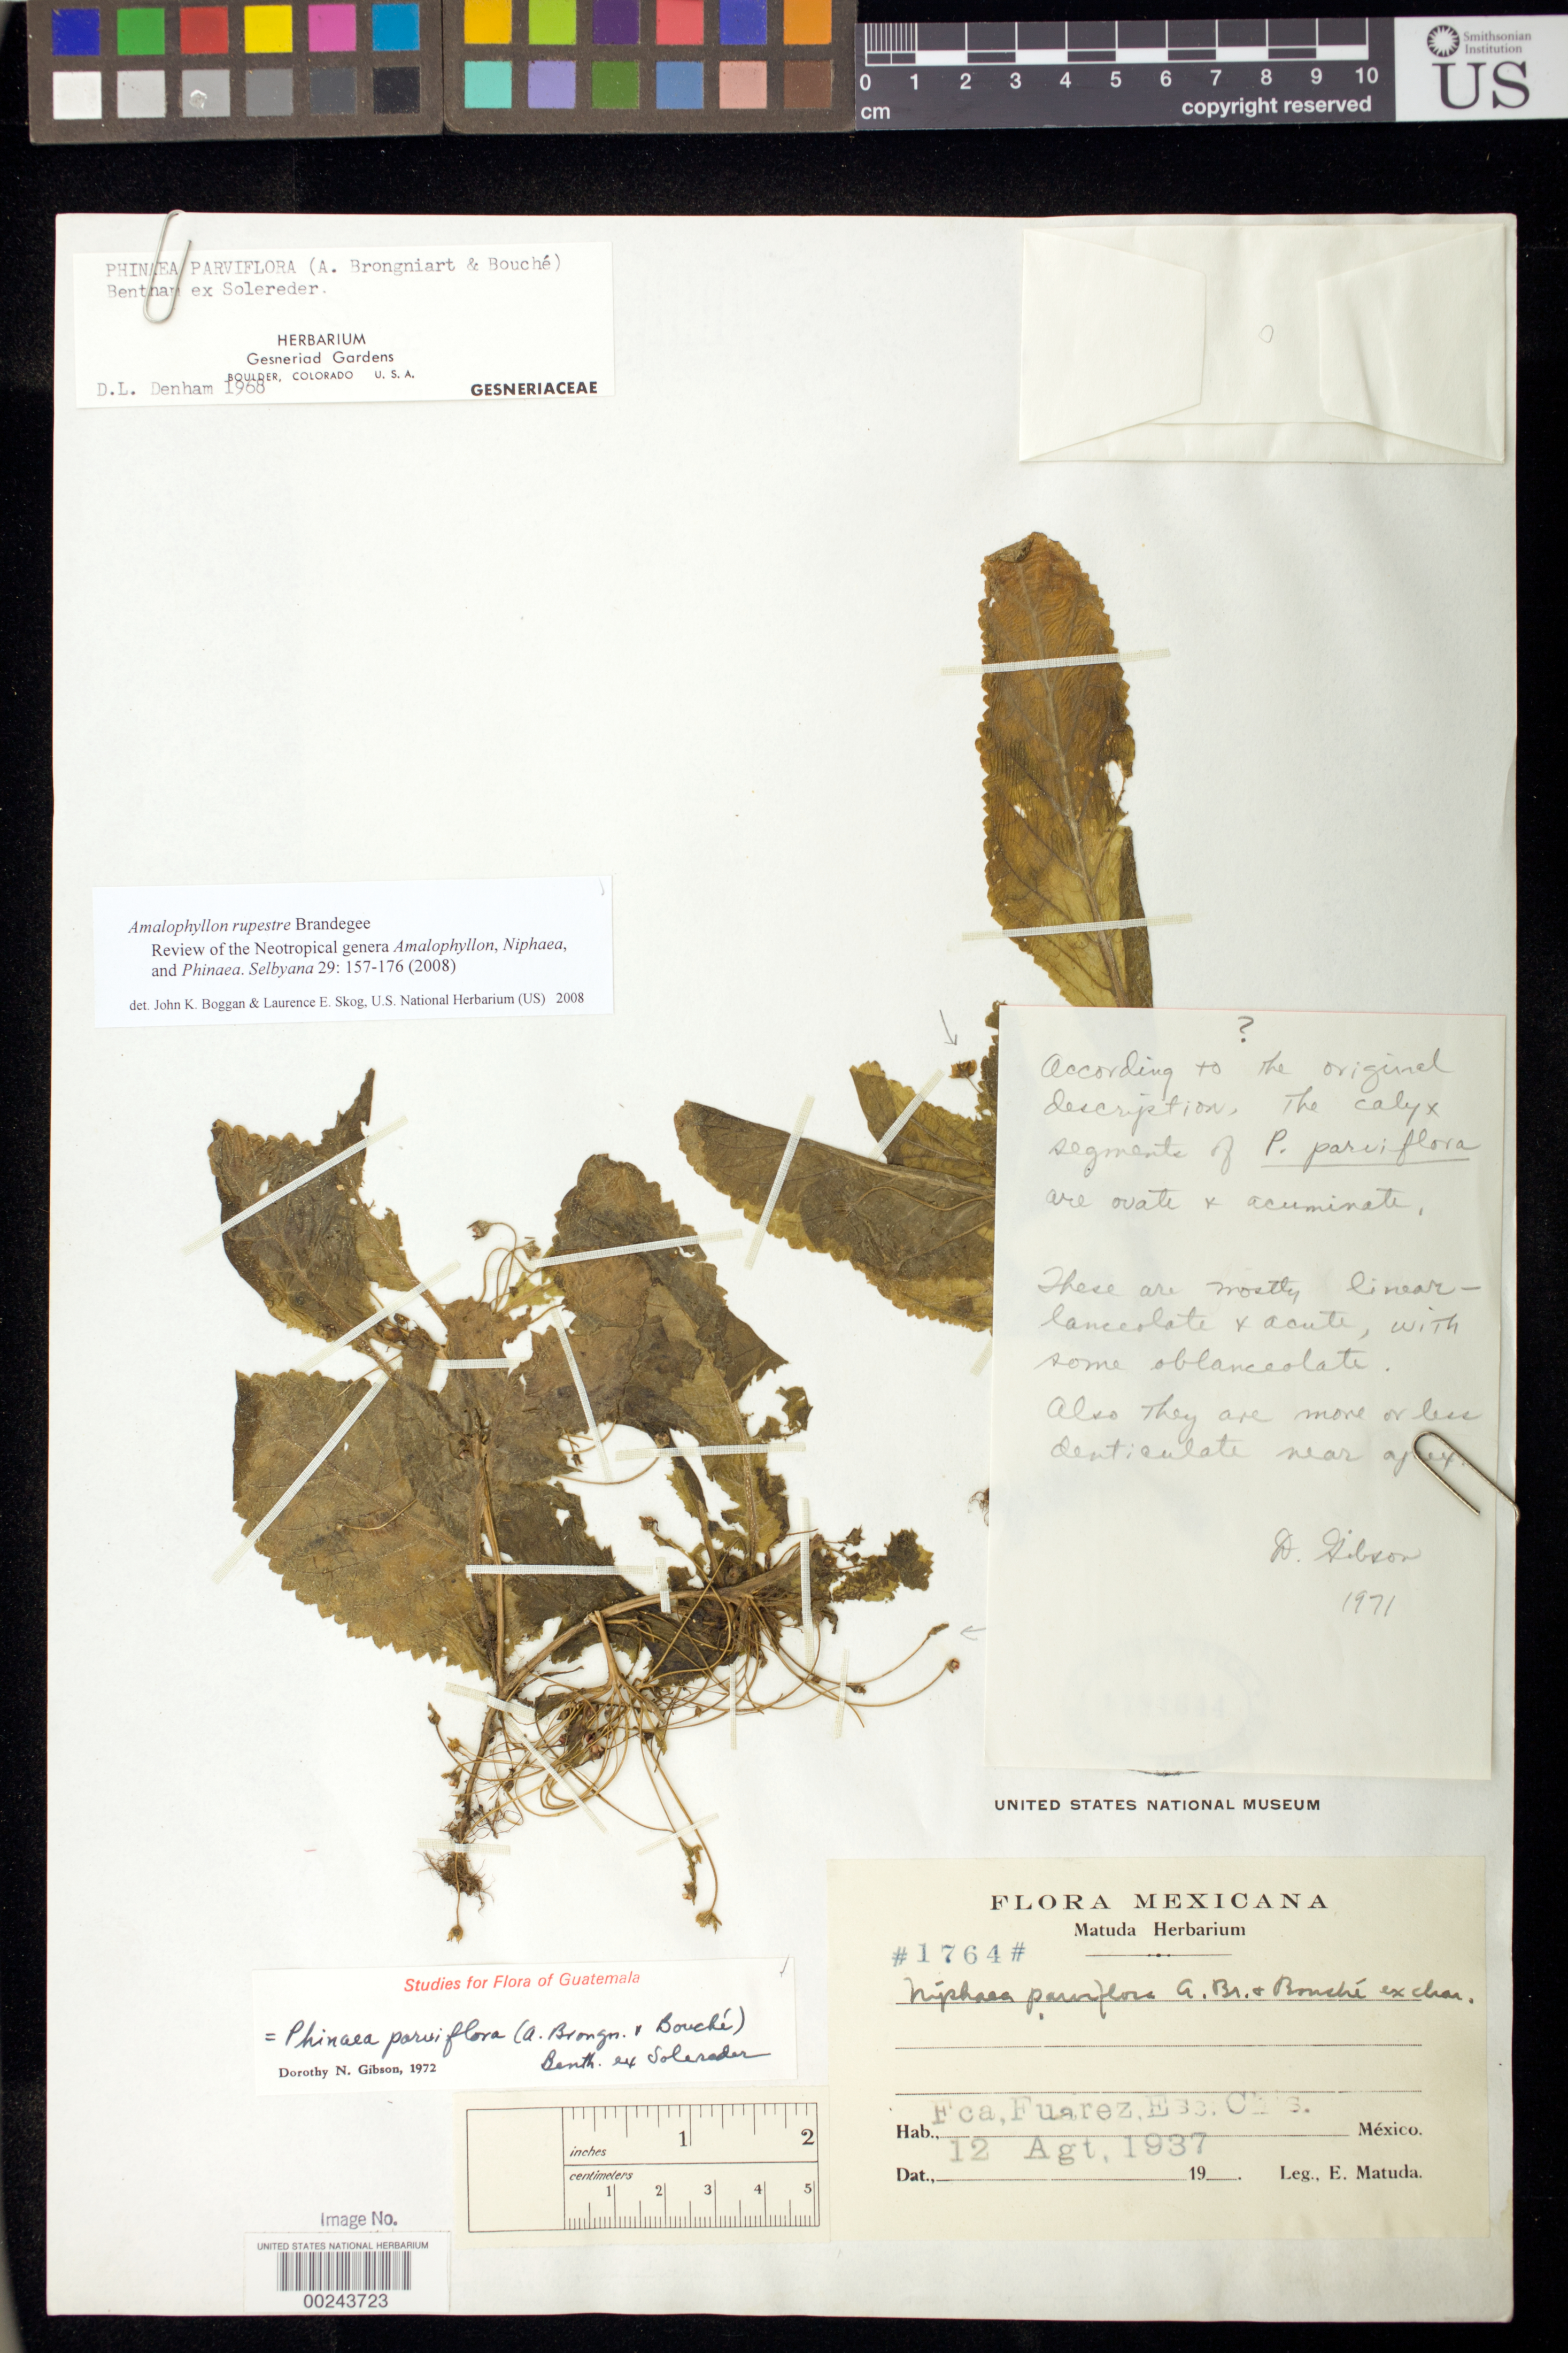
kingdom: Plantae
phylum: Tracheophyta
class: Magnoliopsida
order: Lamiales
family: Gesneriaceae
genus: Amalophyllon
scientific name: Amalophyllon rupestre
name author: Brandegee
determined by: Boggan, J. K.; Skog, L. E.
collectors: E. Matuda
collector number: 1764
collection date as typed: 12 Aug 1937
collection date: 1937-08-12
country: Mexico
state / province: Chiapas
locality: Fca. Fuarez, Esc. Chis.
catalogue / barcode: US 1791644